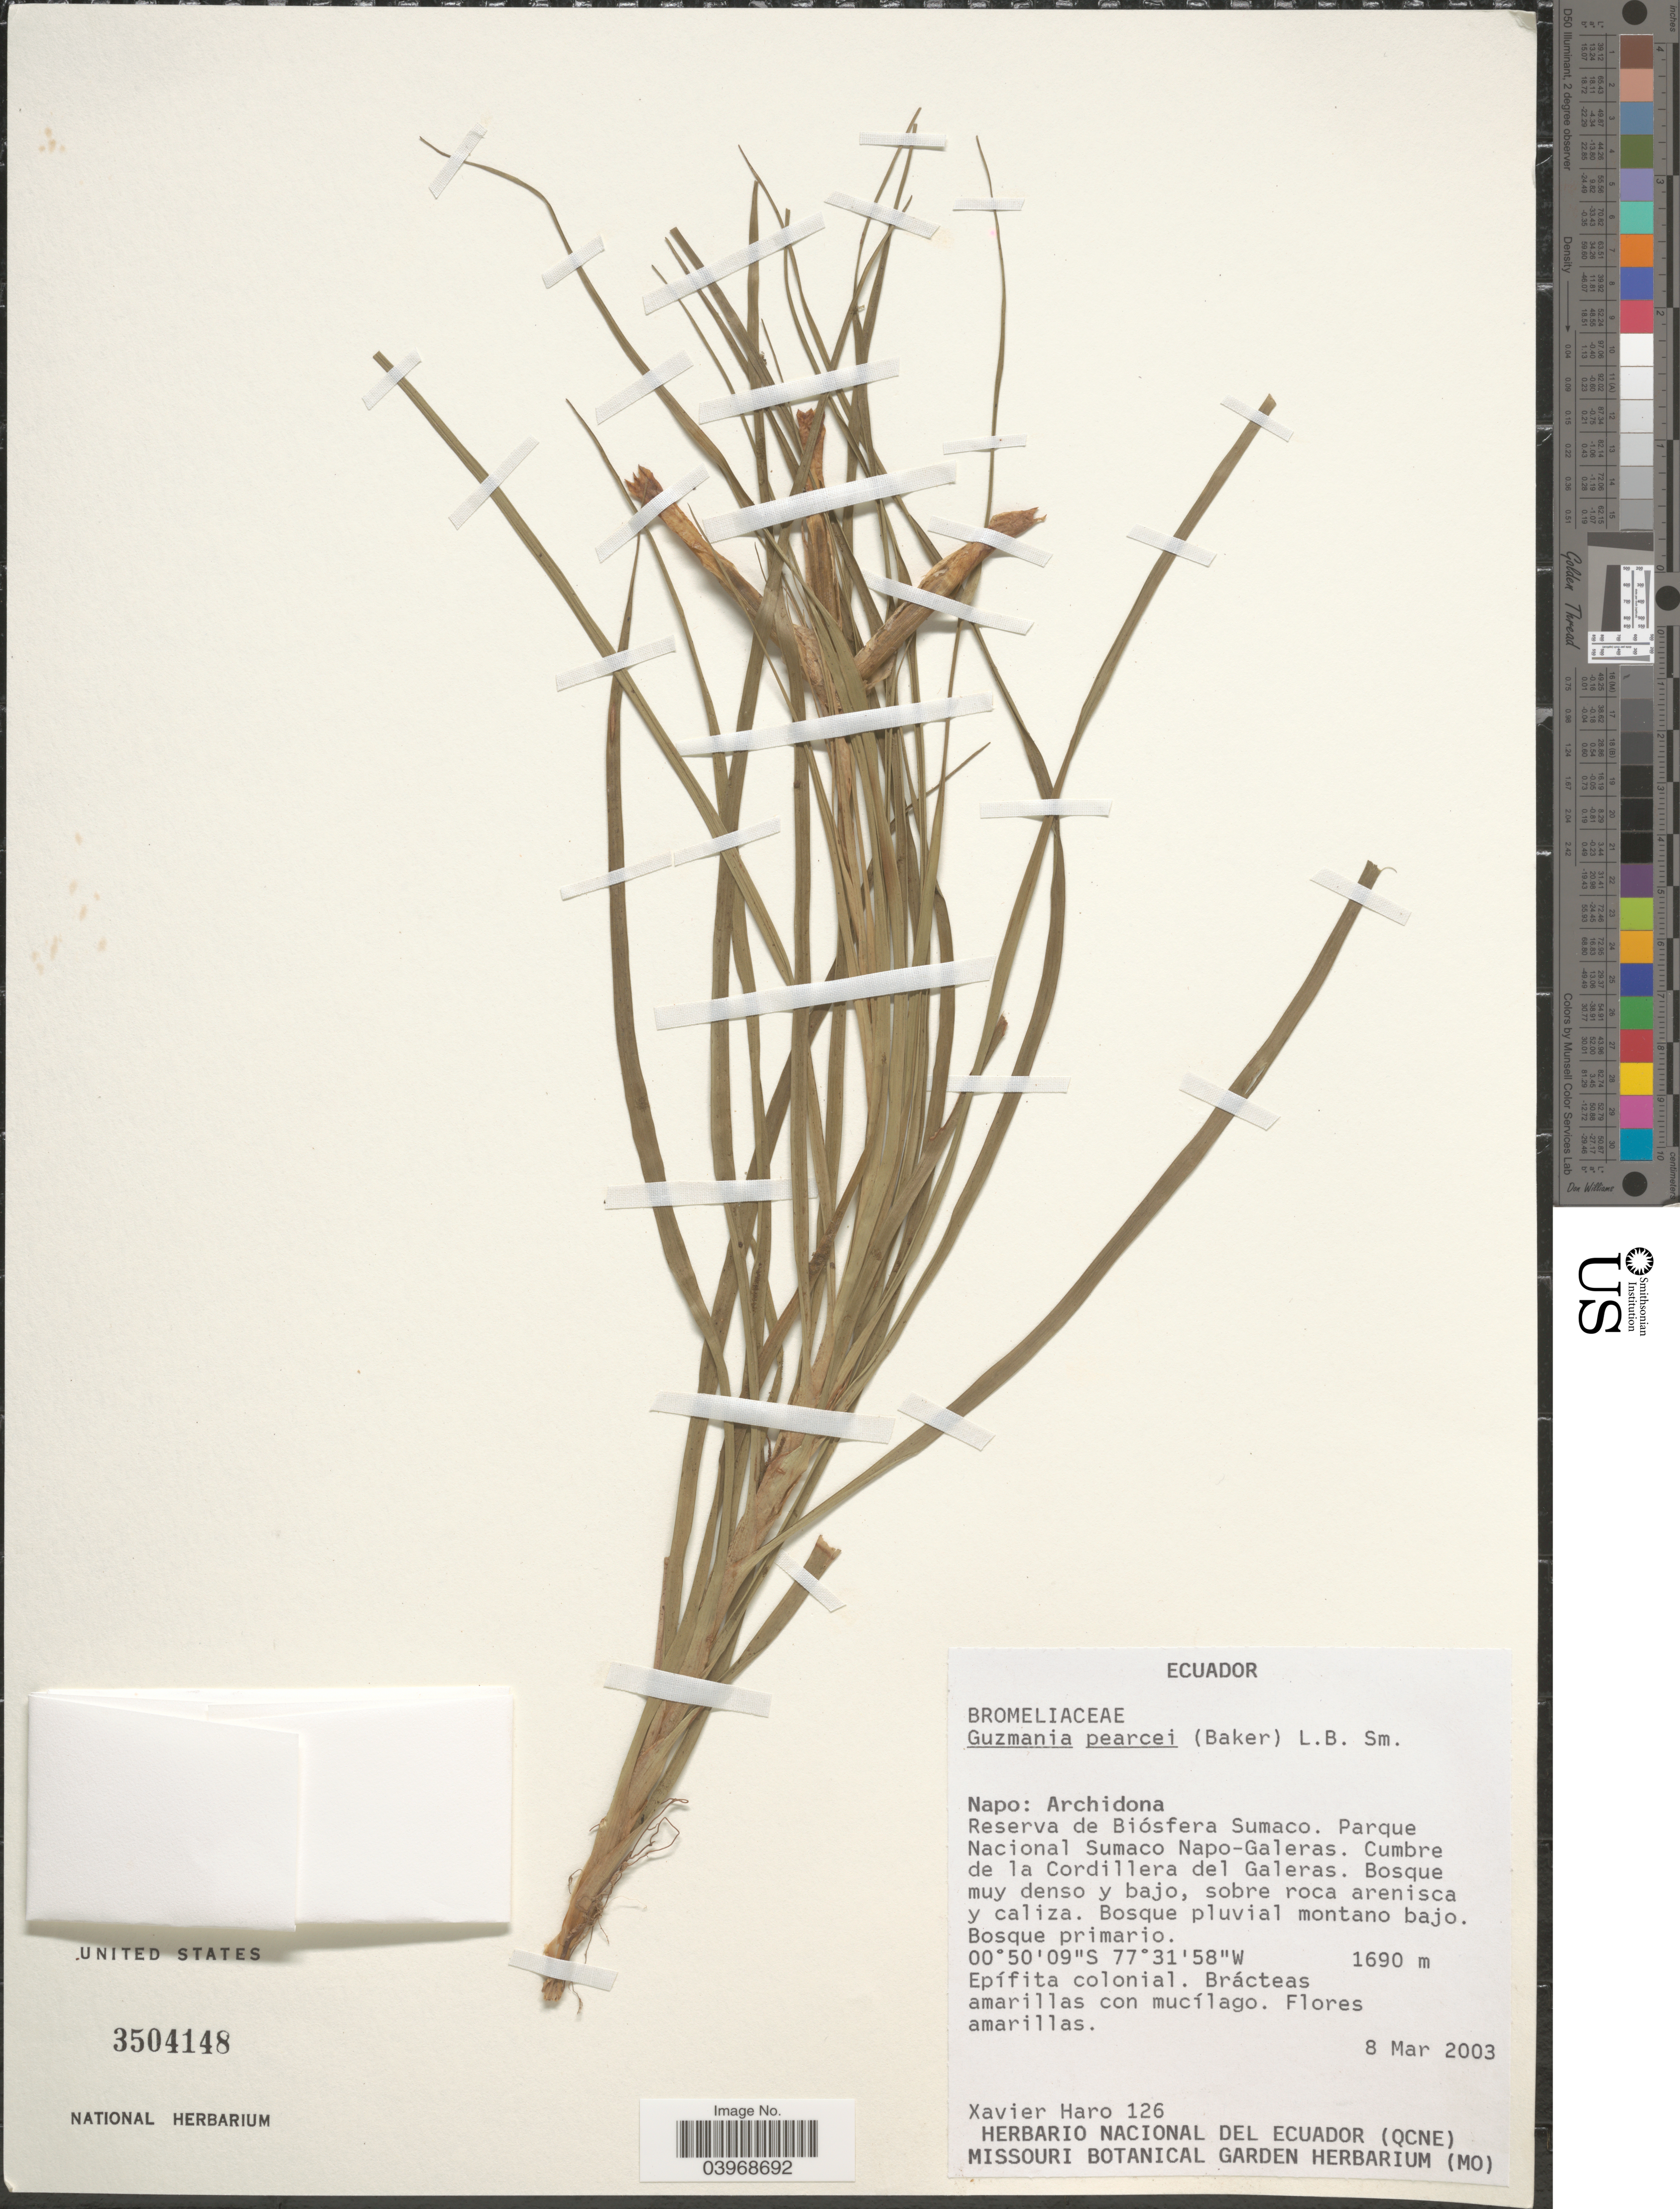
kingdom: Plantae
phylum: Tracheophyta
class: Liliopsida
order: Poales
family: Bromeliaceae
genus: Guzmania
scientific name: Guzmania pearcei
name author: L.B. Sm.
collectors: X. Haro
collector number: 126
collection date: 2003-03-08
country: Ecuador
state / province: Napo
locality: Archidona. Reserva de Biósfera Sumaco. Parque Nacional Sumaco Napo-Galeras. Cumbre de la Cordillera del Galeras.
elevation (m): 1690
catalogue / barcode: US 3504148